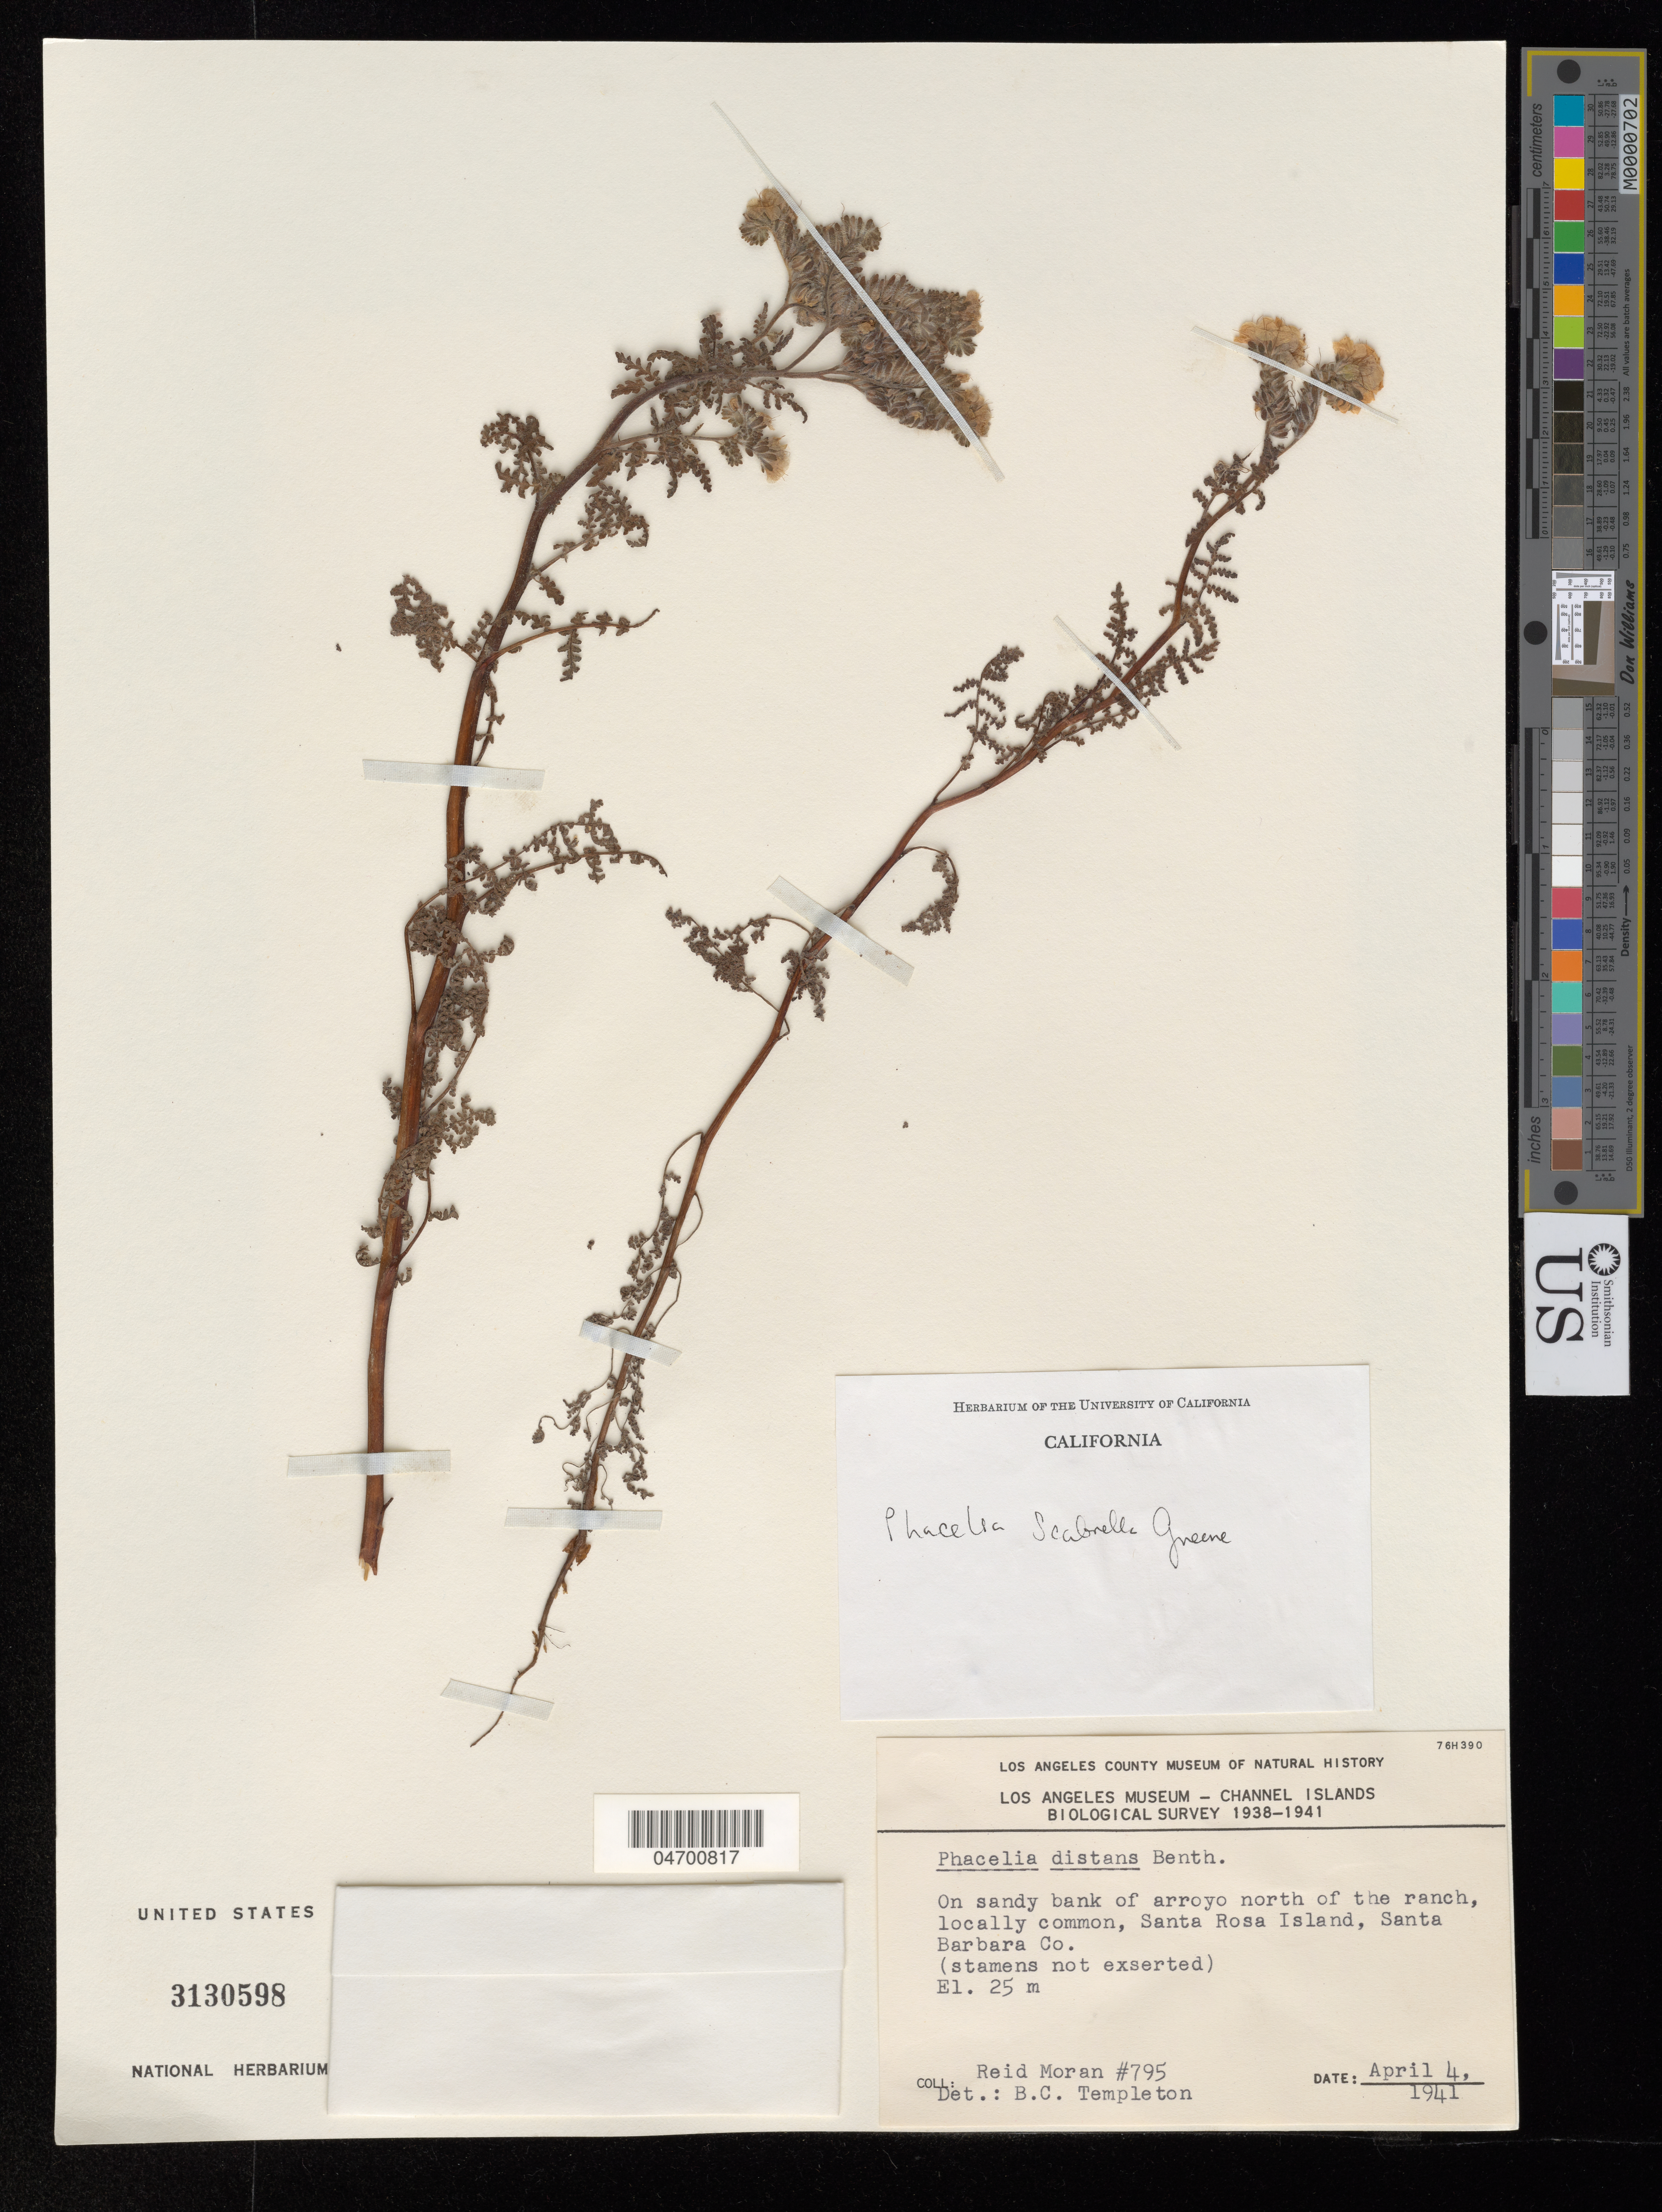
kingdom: Plantae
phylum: Tracheophyta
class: Magnoliopsida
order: Boraginales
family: Hydrophyllaceae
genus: Phacelia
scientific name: Phacelia scabrella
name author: Greene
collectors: R. V. Moran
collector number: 795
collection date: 1941-04-04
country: United States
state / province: California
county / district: Los Angeles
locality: Los Angeles Museum - Channel Islands Biological Survey 1938-1941. On sandy bank of arroyo north of the ranch, Santa Rosa Island, Santa Barbara Co.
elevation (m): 25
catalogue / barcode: US 3130598